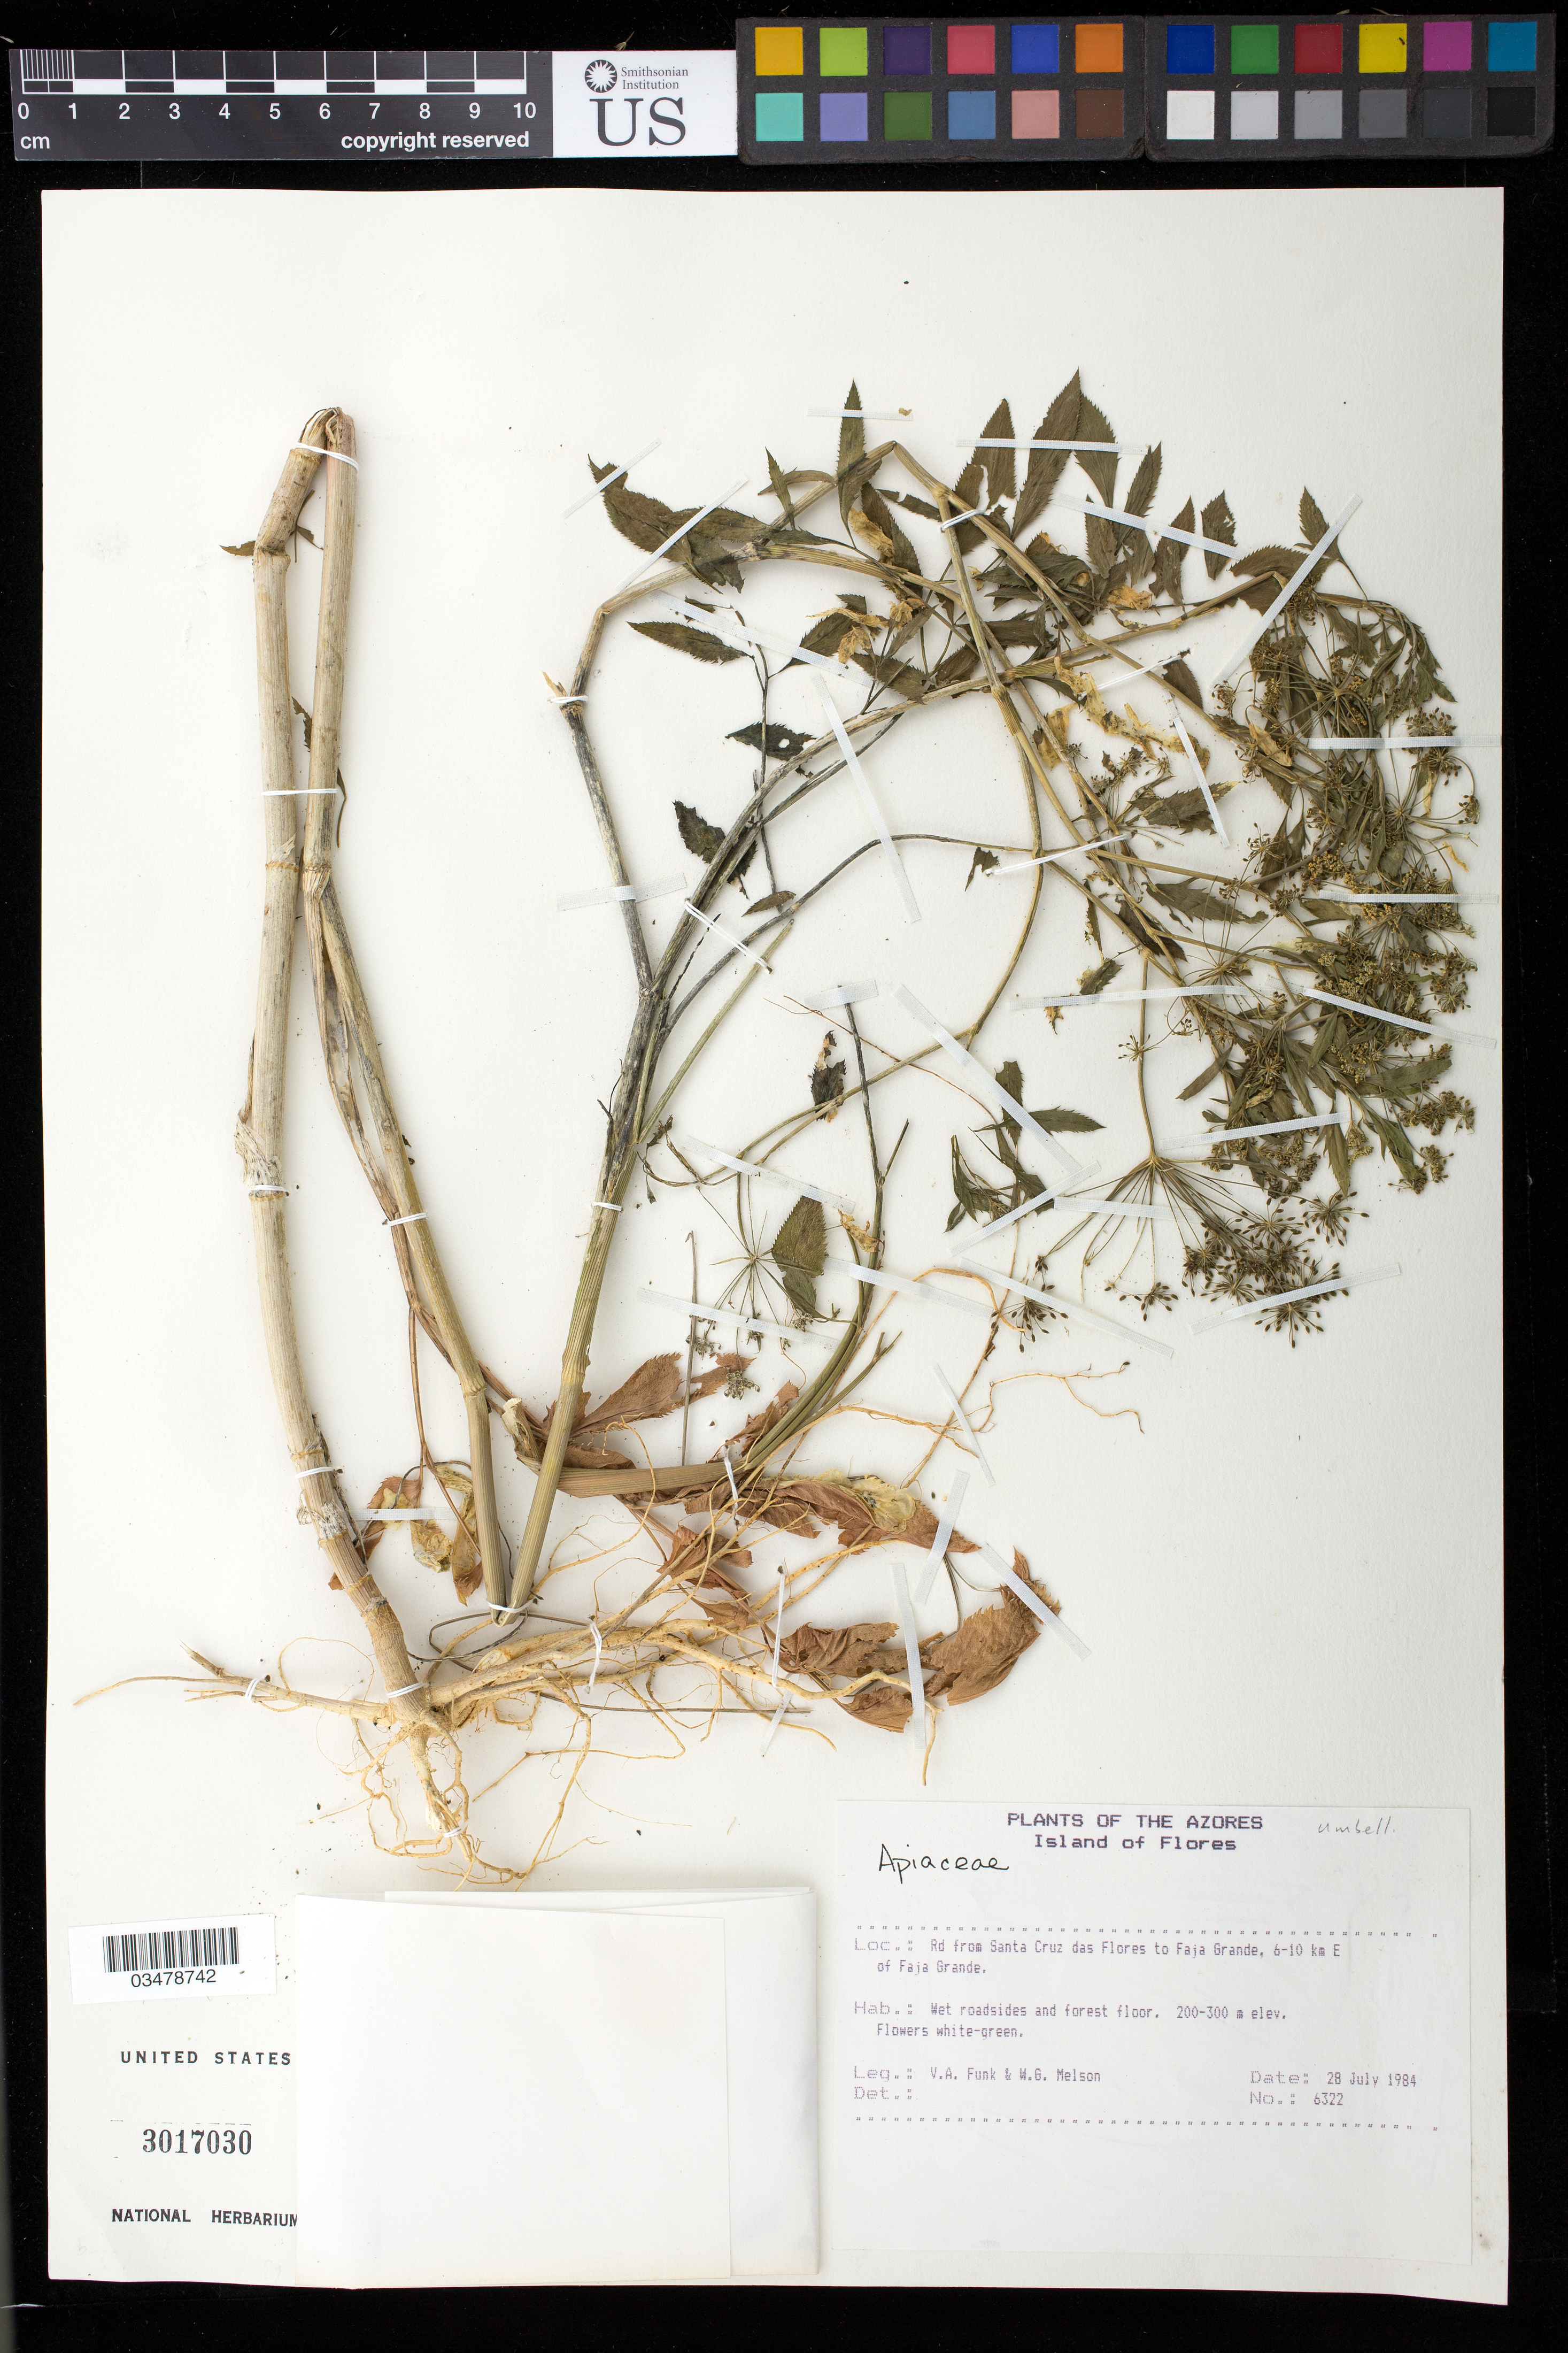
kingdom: Plantae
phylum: Tracheophyta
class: Magnoliopsida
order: Apiales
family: Apiaceae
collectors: V. Funk & W. Melson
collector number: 6322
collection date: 1984-07-28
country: Portugal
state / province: Azores (Aut. Reg.)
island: Flores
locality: Island of Flores. Rd from Santa Cruz das Flores to Faja Grande, 6-10 km E of Faja Grande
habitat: Wet roadsides and forest floor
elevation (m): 200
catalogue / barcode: US 3017030